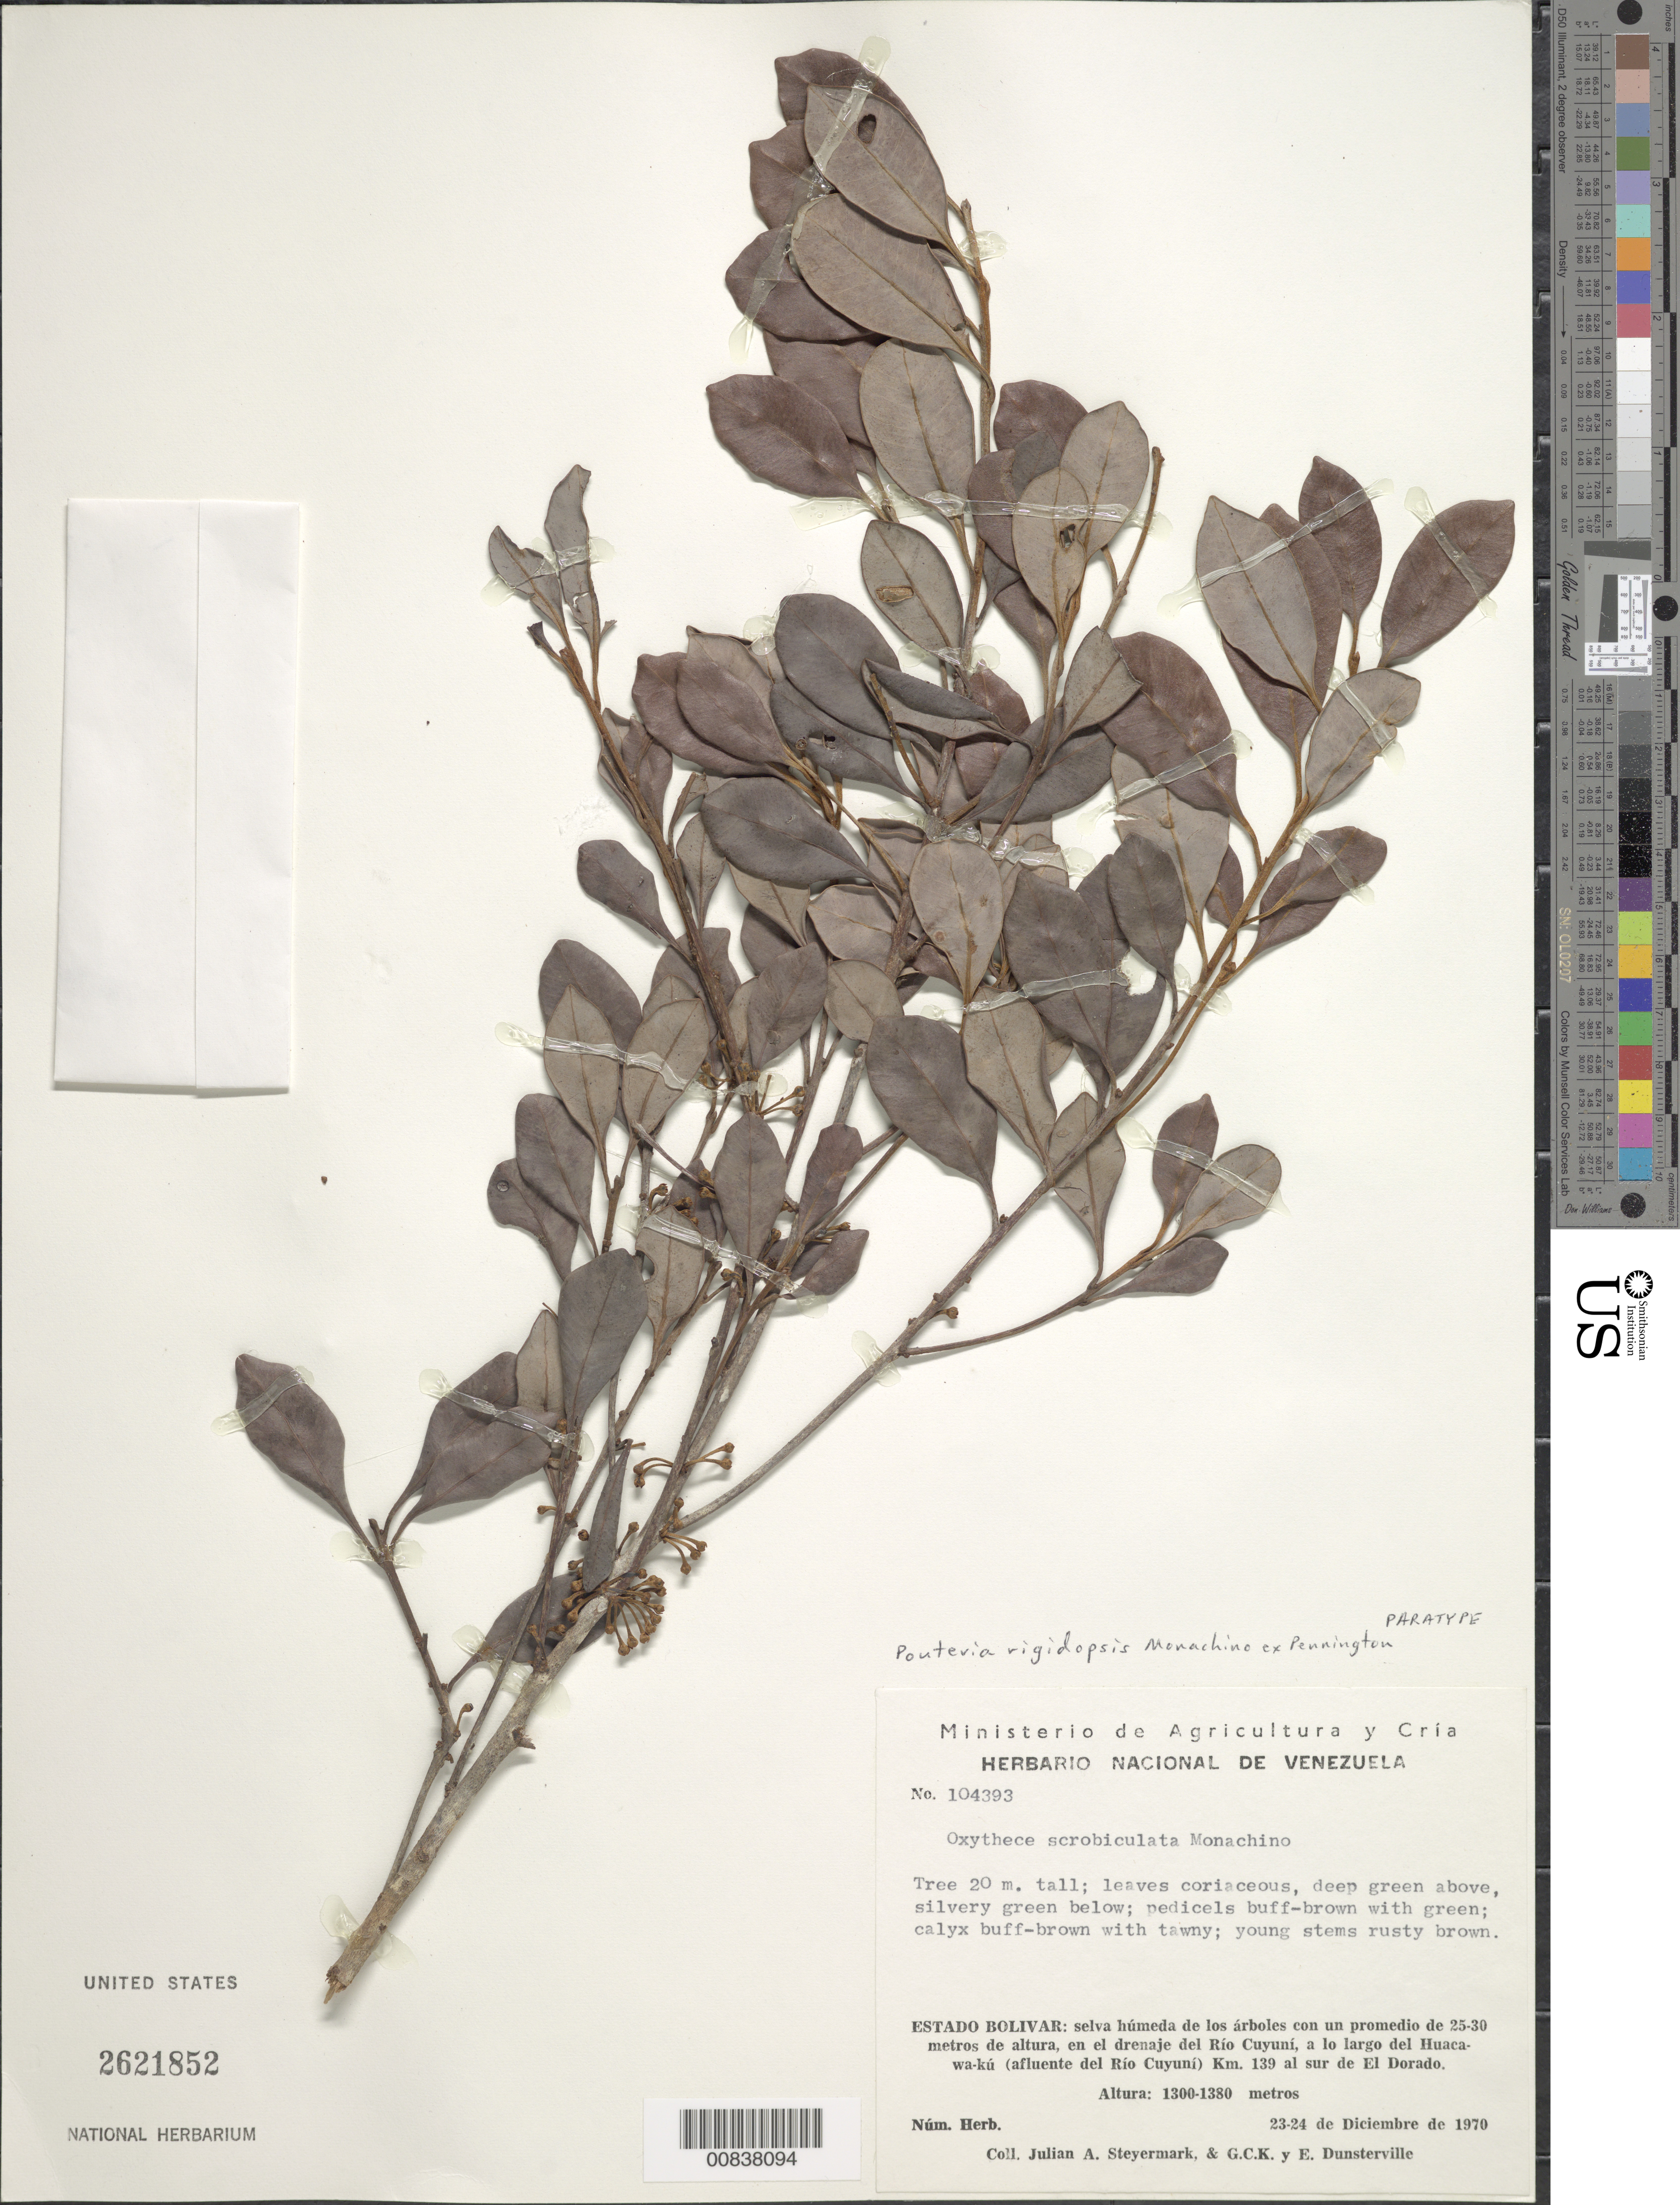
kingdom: Plantae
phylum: Tracheophyta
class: Magnoliopsida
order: Ericales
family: Sapotaceae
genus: Pouteria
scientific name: Pouteria rigidopsis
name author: Monach. ex T.D. Penn.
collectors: J. Steyermark, G. C. K. Dunsterville & E. Dunsterville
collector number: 104393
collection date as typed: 23-Dec-70 to 24-Dec-70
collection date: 1970-12-23/1970-12-24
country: Venezuela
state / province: Bolívar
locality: Río Cuyuni drainage, Huacawa-kú (afluente del Río Cuyuni), S of El Dorado, km 139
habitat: Selva húmeda de los arboles con un promedio de 25-30m de alt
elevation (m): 1300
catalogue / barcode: US 2621852